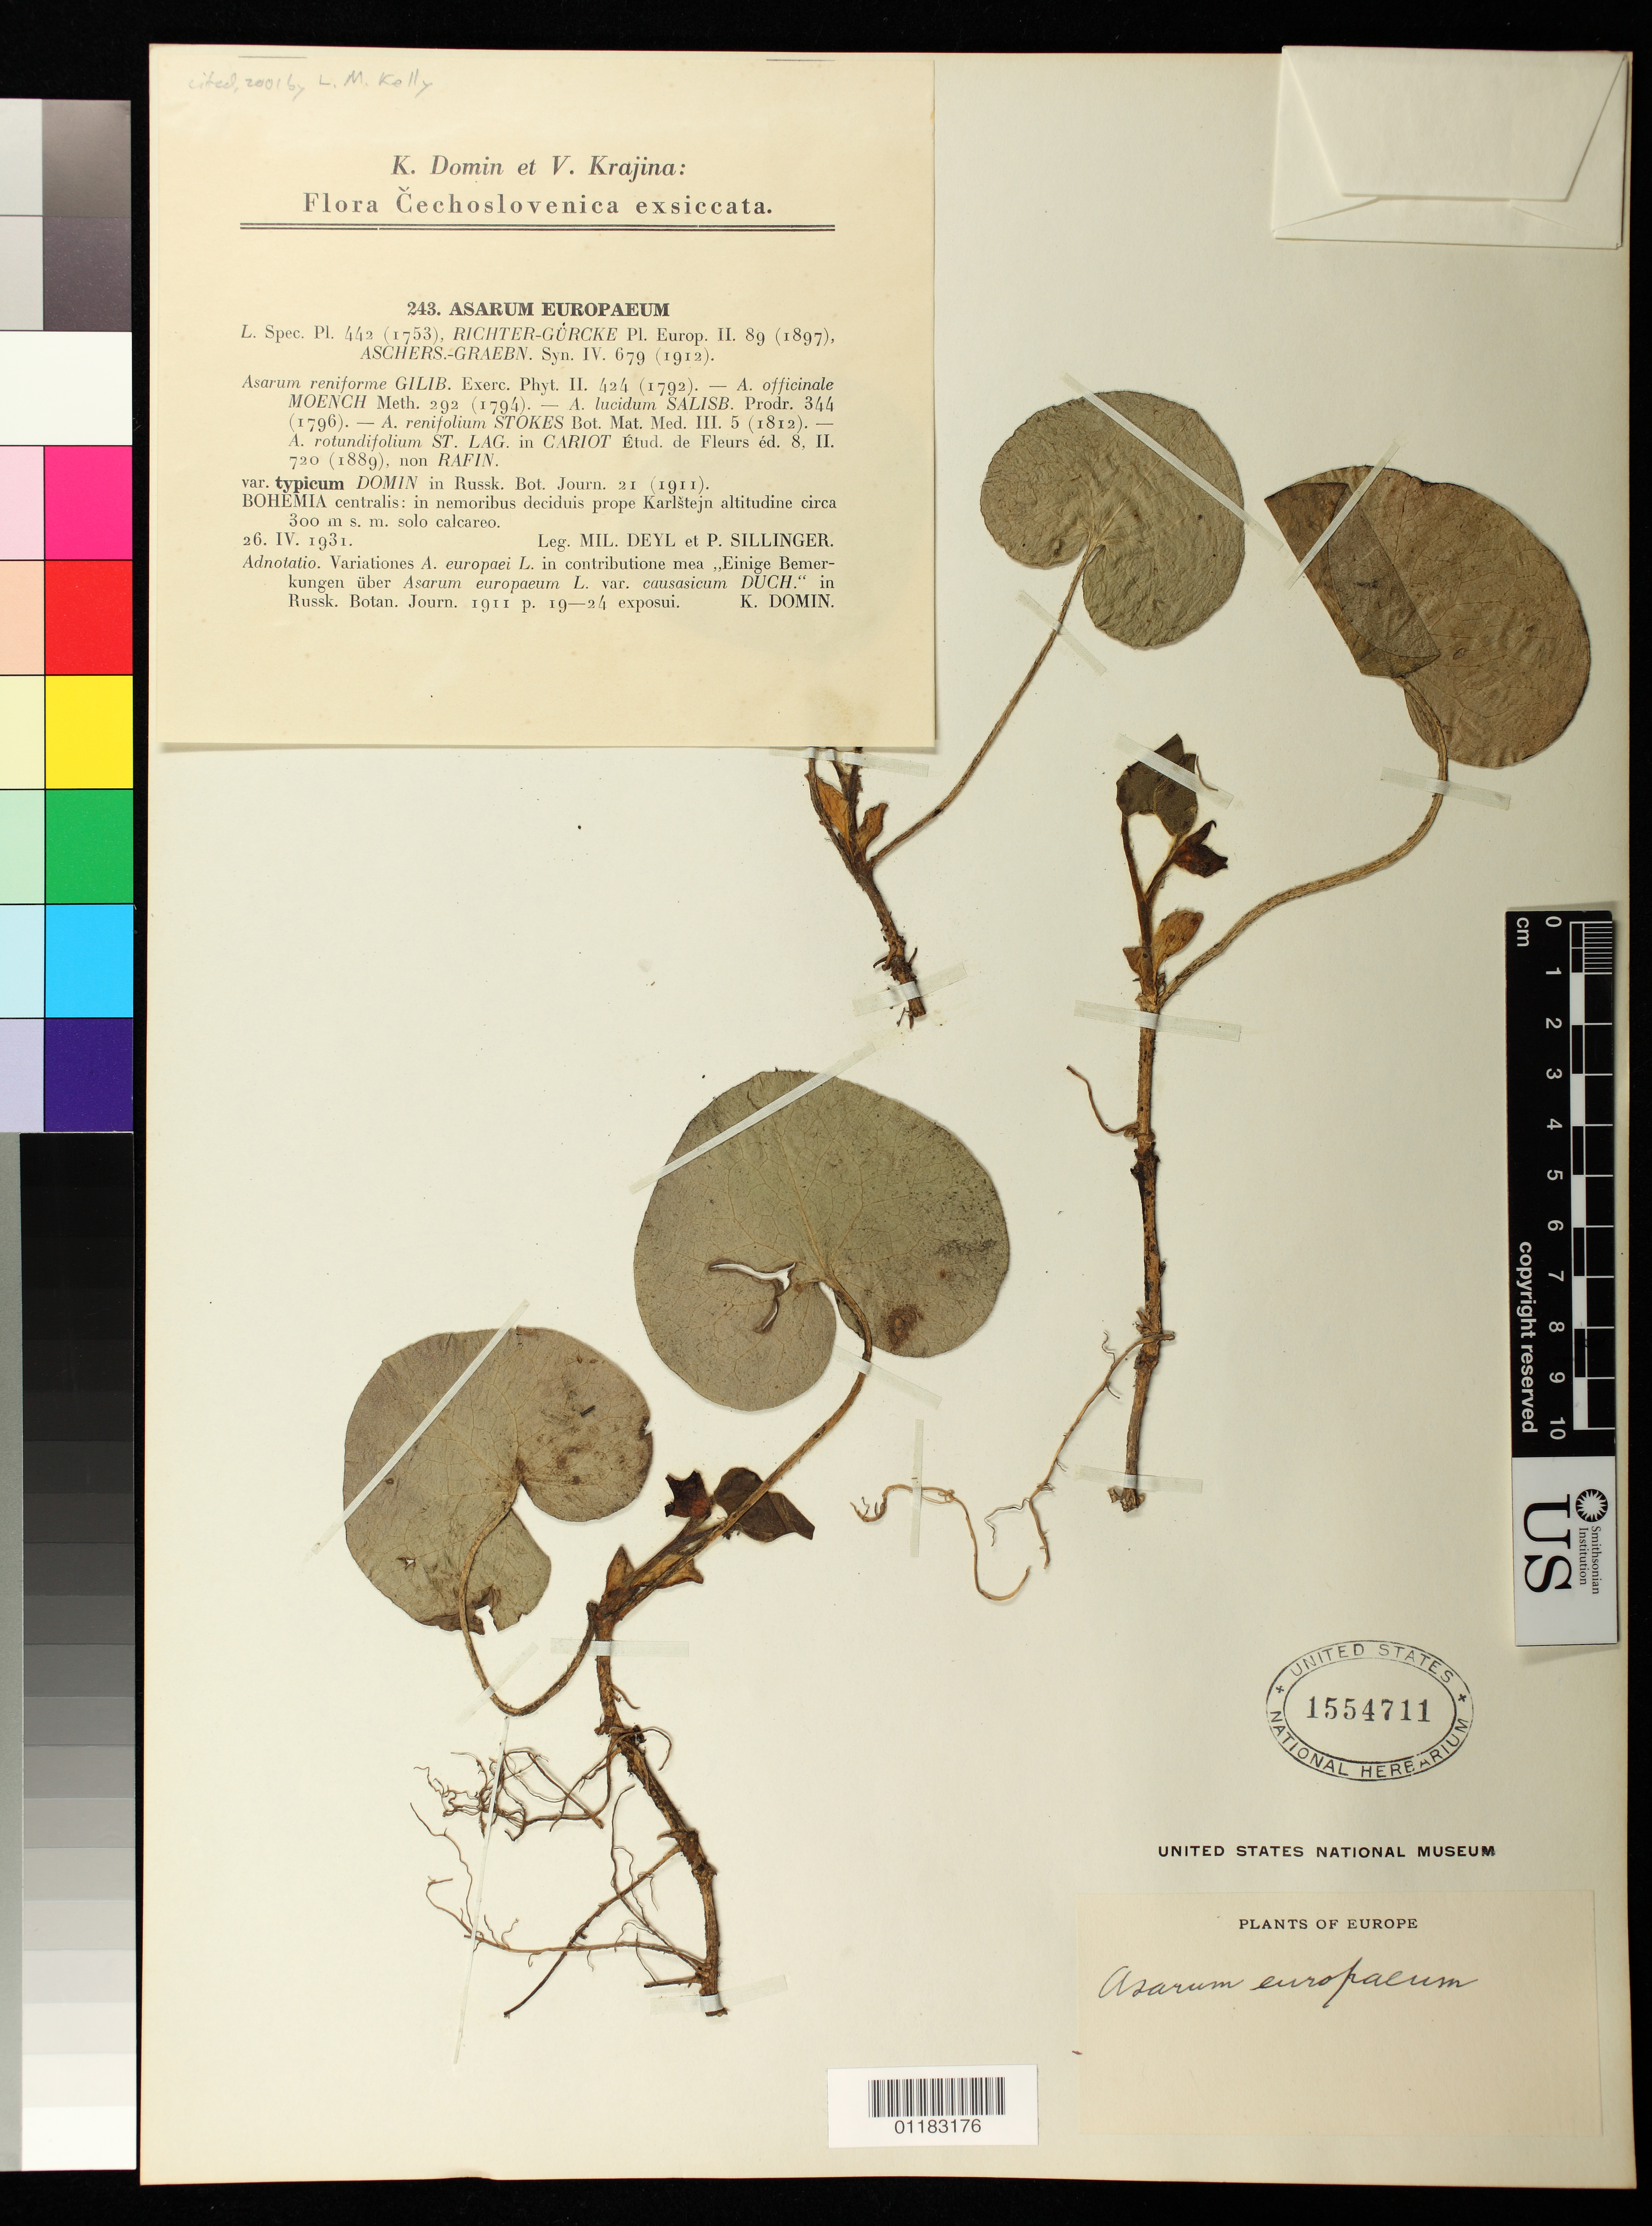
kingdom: Plantae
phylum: Tracheophyta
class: Magnoliopsida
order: Piperales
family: Aristolochiaceae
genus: Asarum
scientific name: Asarum europaeum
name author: L.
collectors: M. Deyl & P. Sillinger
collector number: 243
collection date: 1931-04-26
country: Czechia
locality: Bohemia centralis; in nemoribus deciduis prope Karlstejn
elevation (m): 300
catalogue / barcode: US 1554711